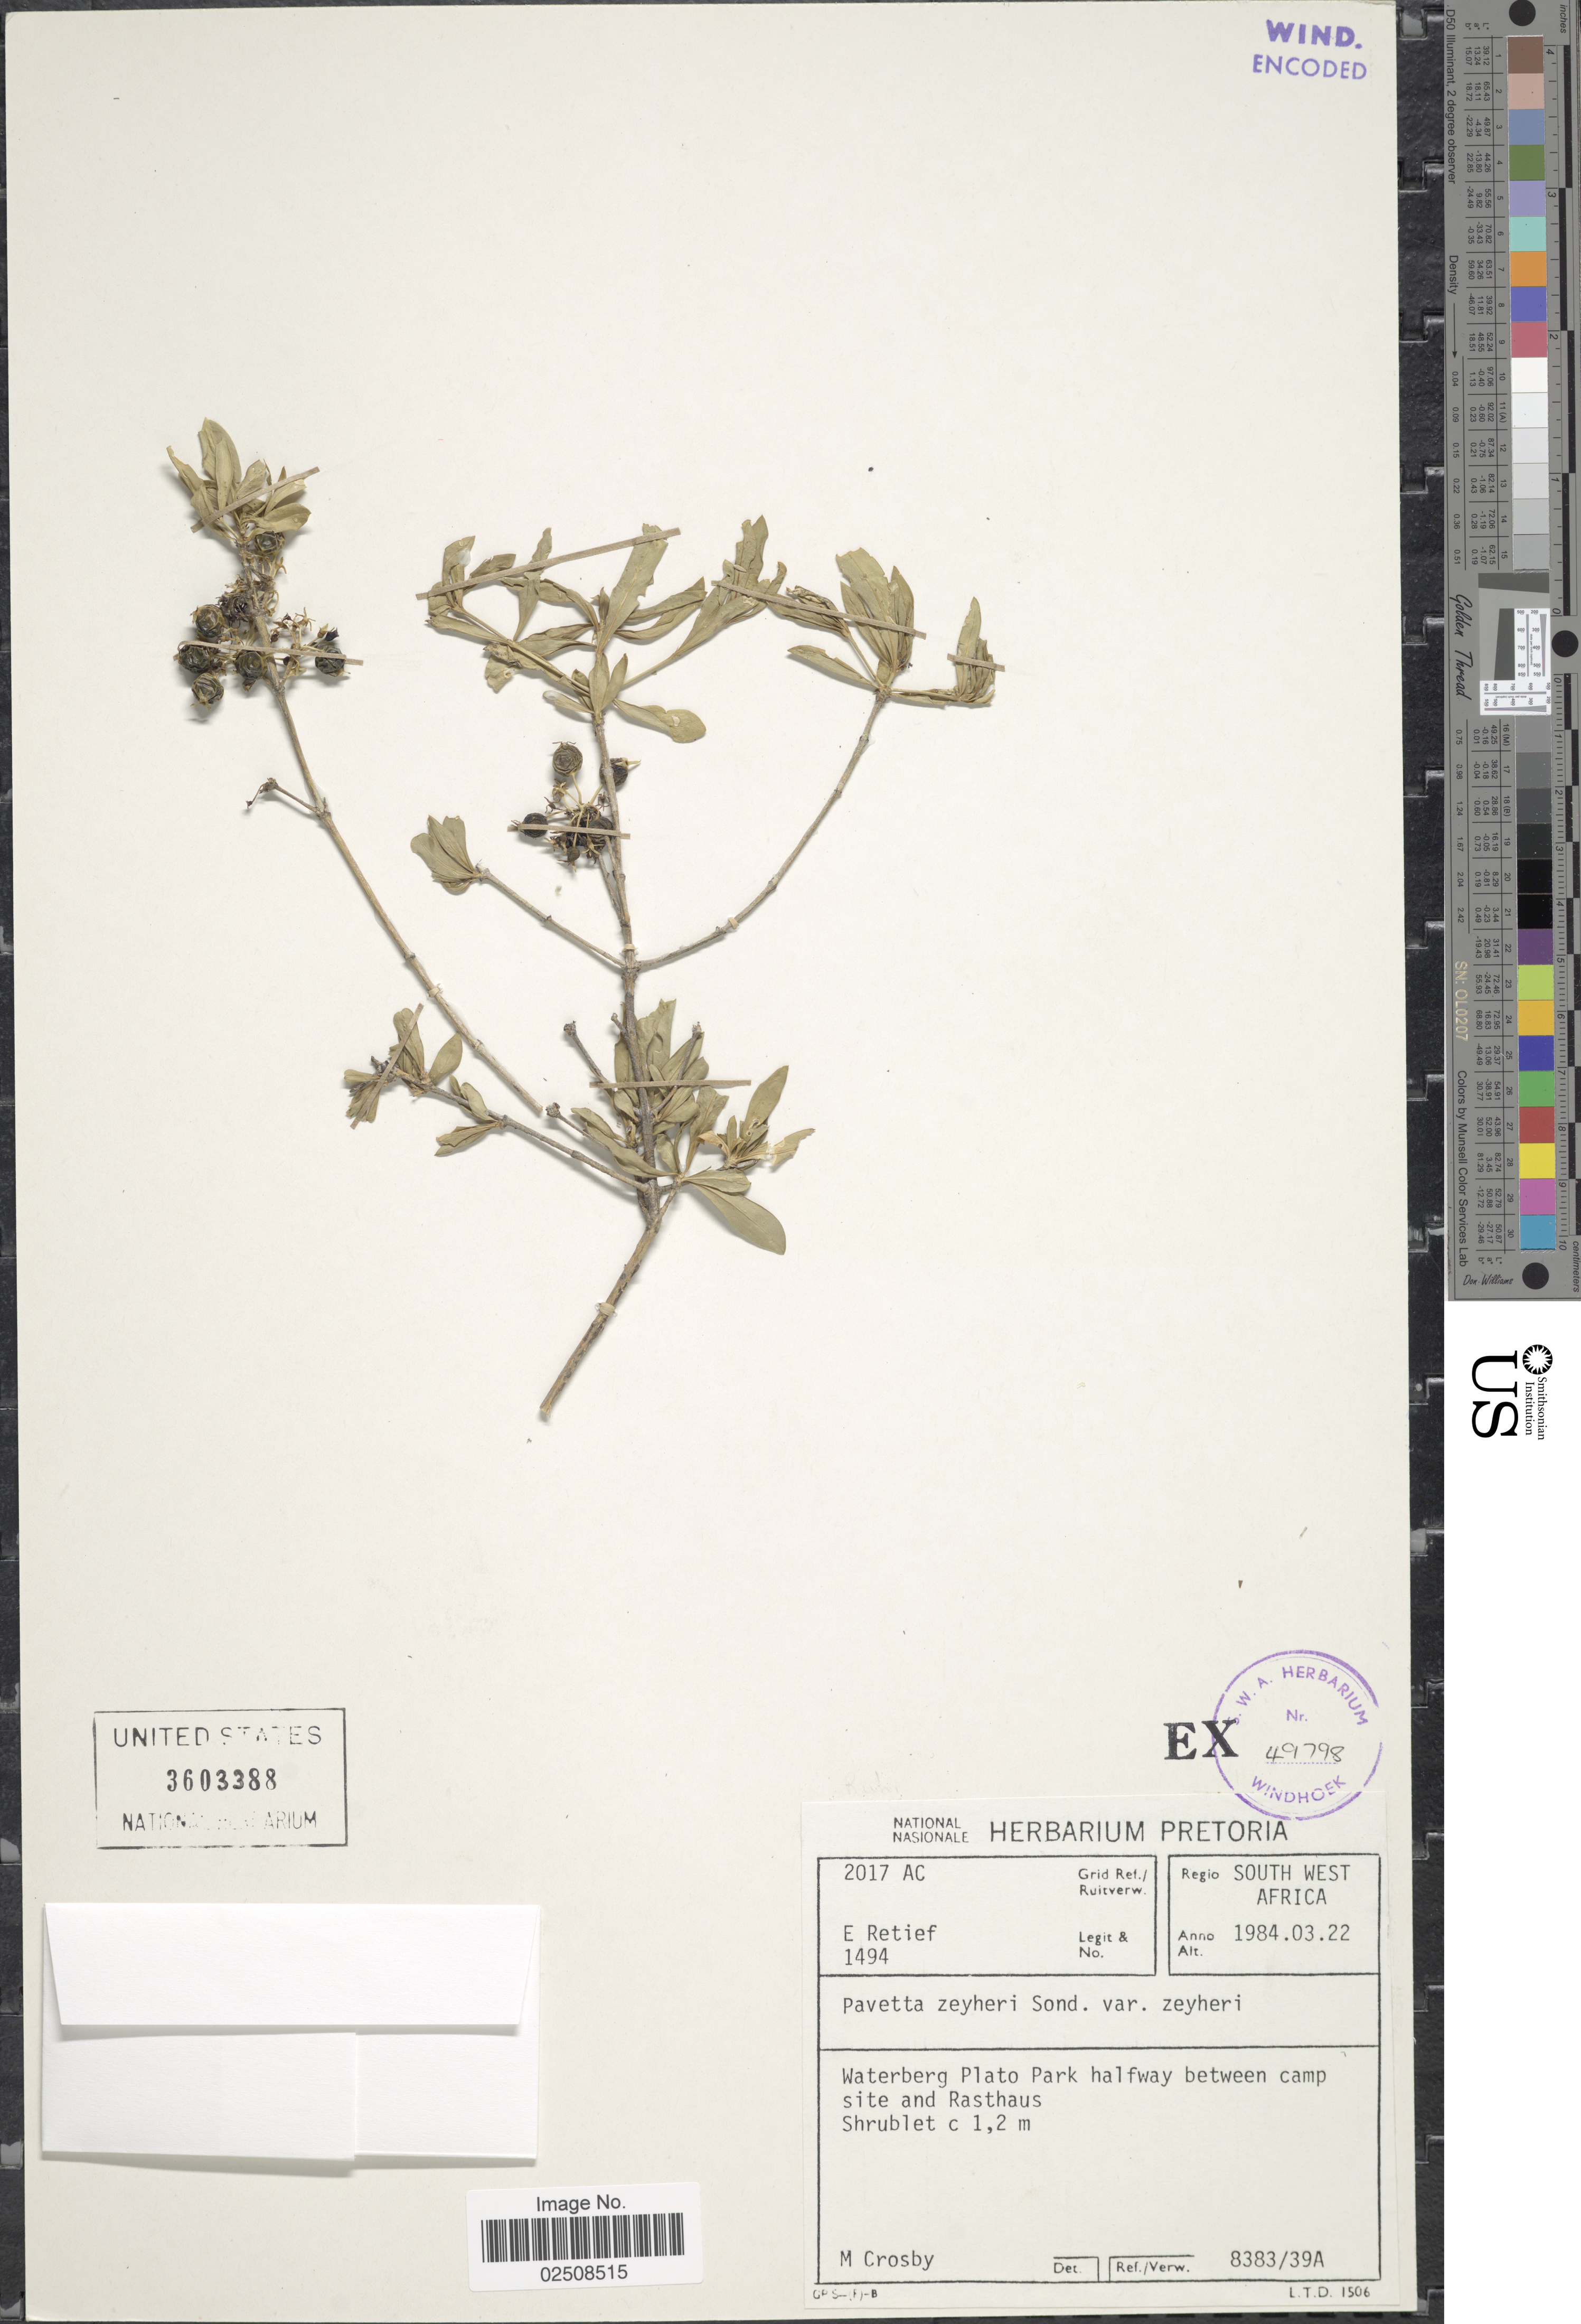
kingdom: Plantae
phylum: Tracheophyta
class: Magnoliopsida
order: Gentianales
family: Rubiaceae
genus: Pavetta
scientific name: Pavetta zeyheri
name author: Sond.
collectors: E. Retief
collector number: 1494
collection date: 1984-03-22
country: Namibia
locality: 2017 AC. South West Africa. Waterberg Plato Park halfway between camp site and Rasthaus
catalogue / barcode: US 3603388